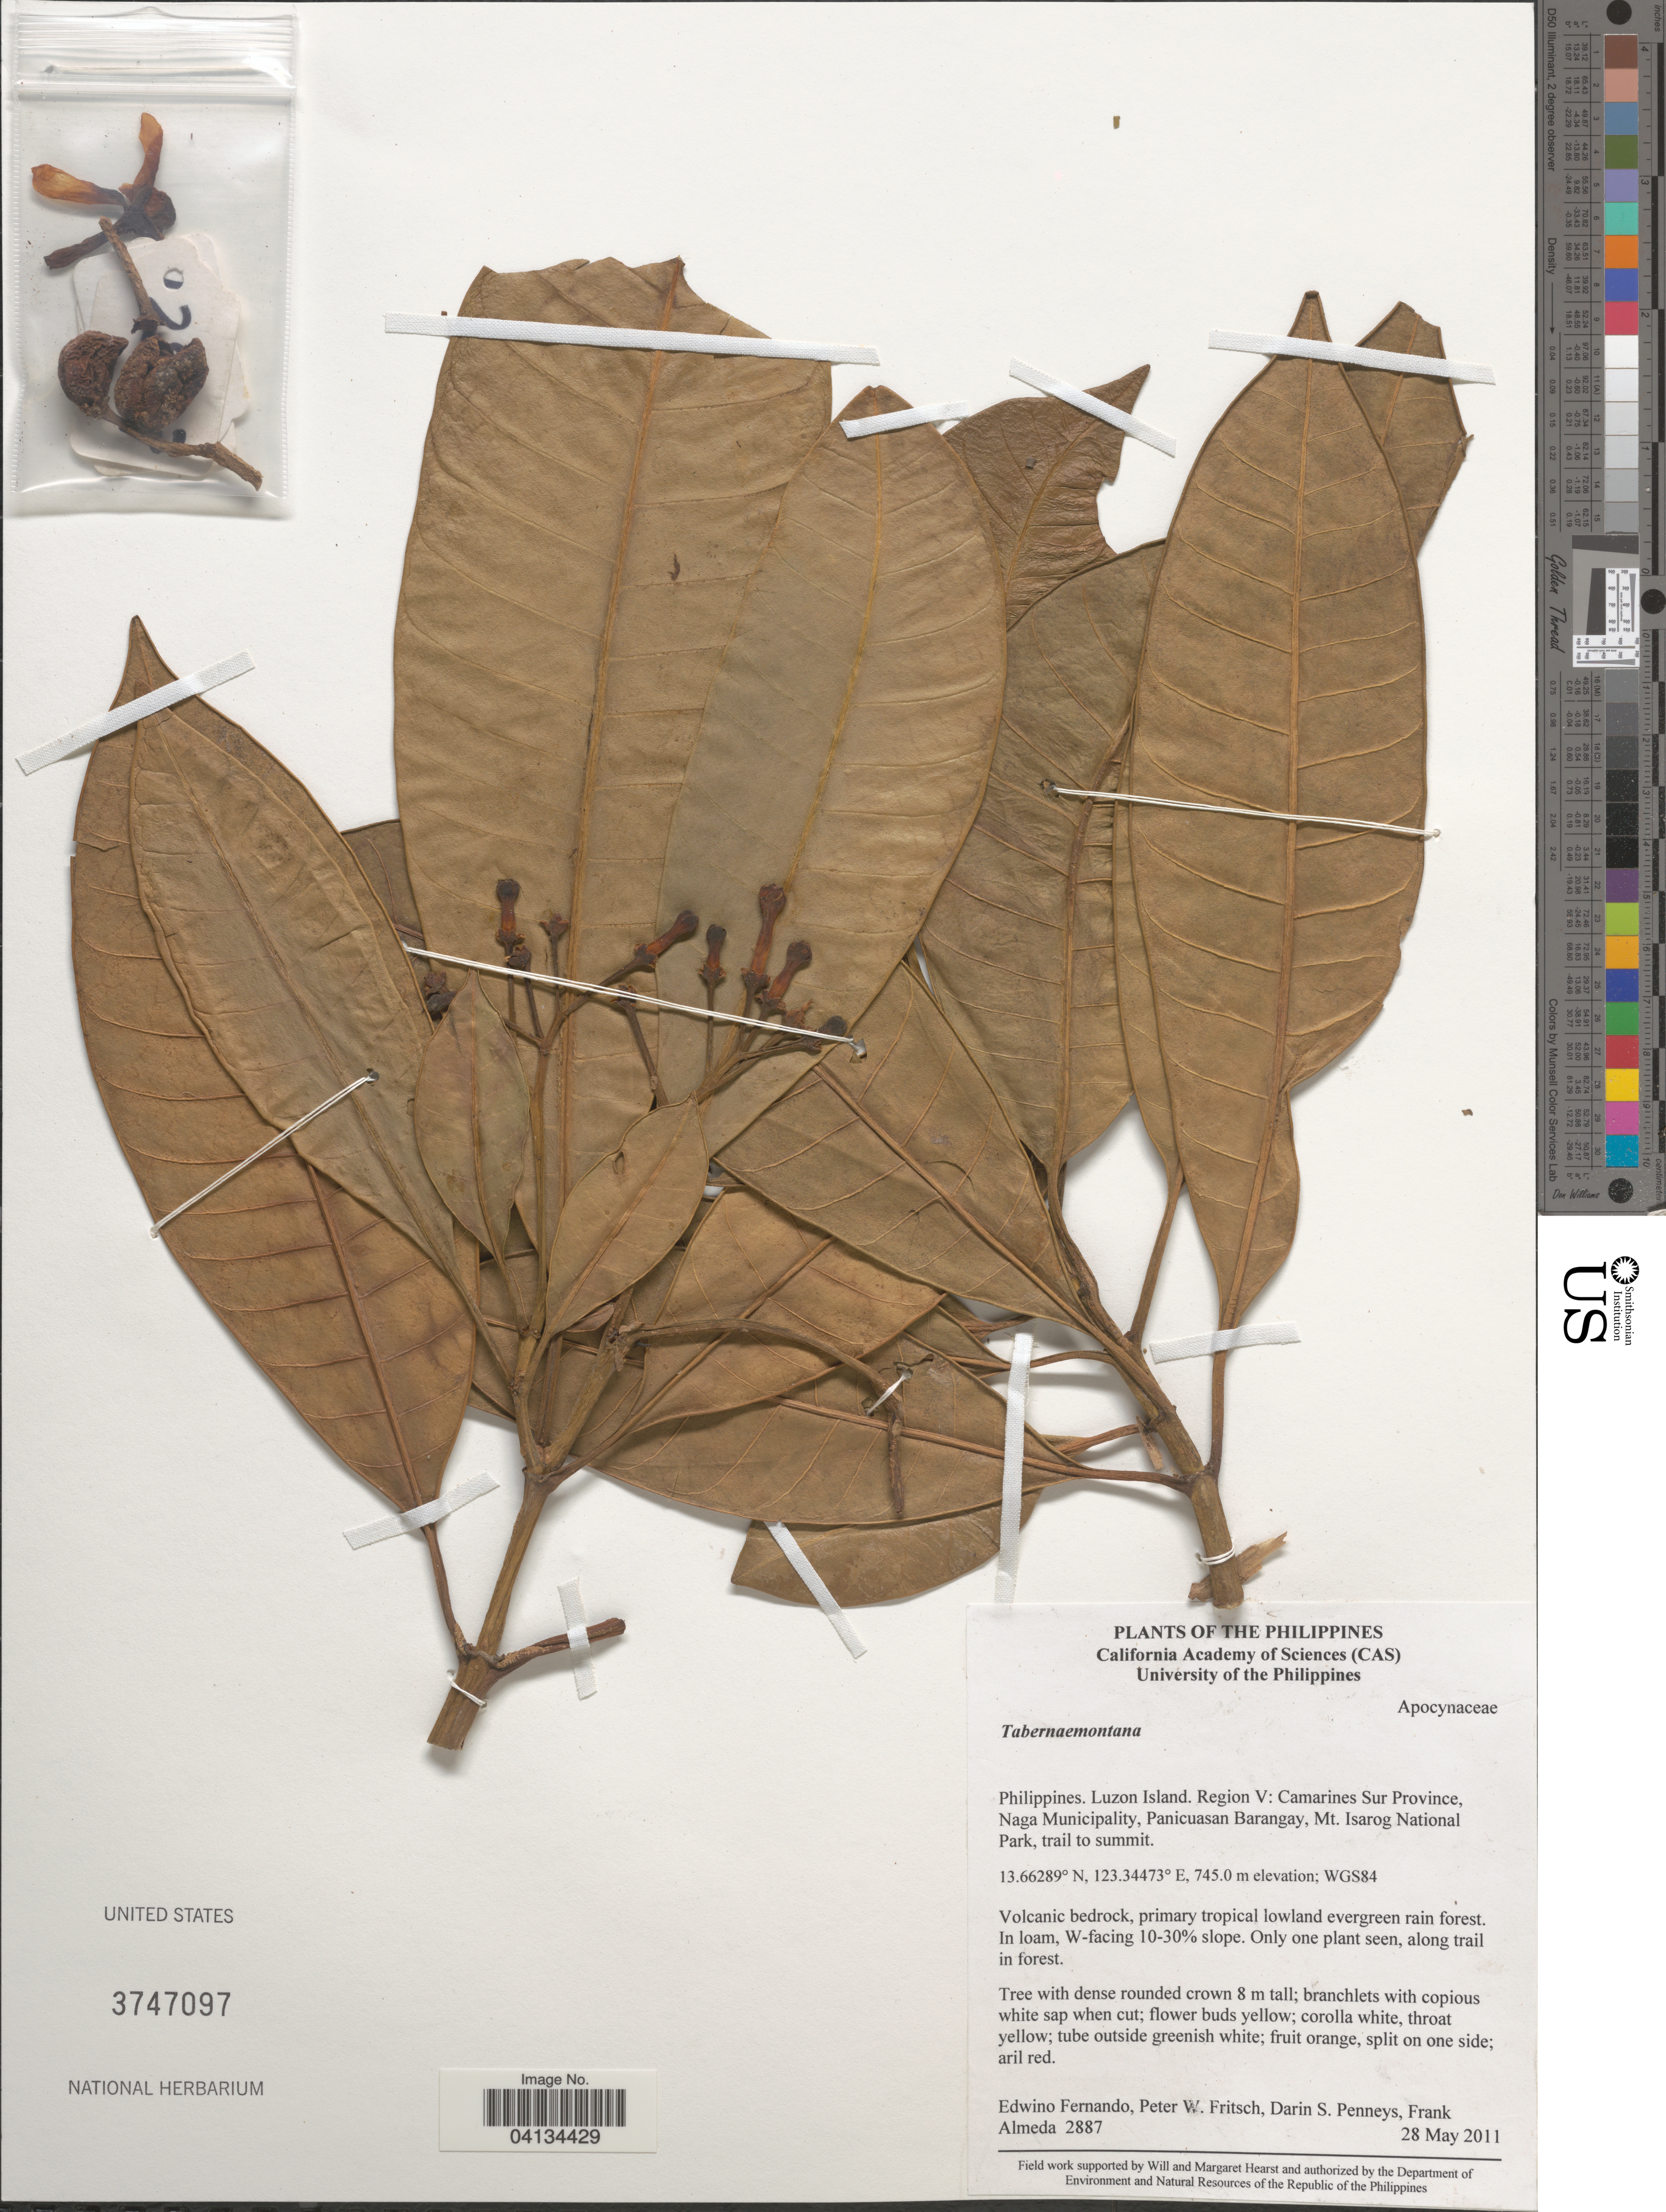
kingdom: Plantae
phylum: Tracheophyta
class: Magnoliopsida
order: Gentianales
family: Apocynaceae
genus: Tabernaemontana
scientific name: Tabernaemontana sp.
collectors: E. S. Fernando, P. W. Fritsch, D. S. Penneys & F. Almeda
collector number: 2887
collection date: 2011-05-28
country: Philippines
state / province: Bicol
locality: Luzon Island. Region V: Camarines Sur Province, Naga Municipality, Panicuasan Barangay, Mt. Isarog National Park, trail to summit. In loam, W-facing 10-30% slope. WGS84.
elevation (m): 745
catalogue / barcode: US 3747097